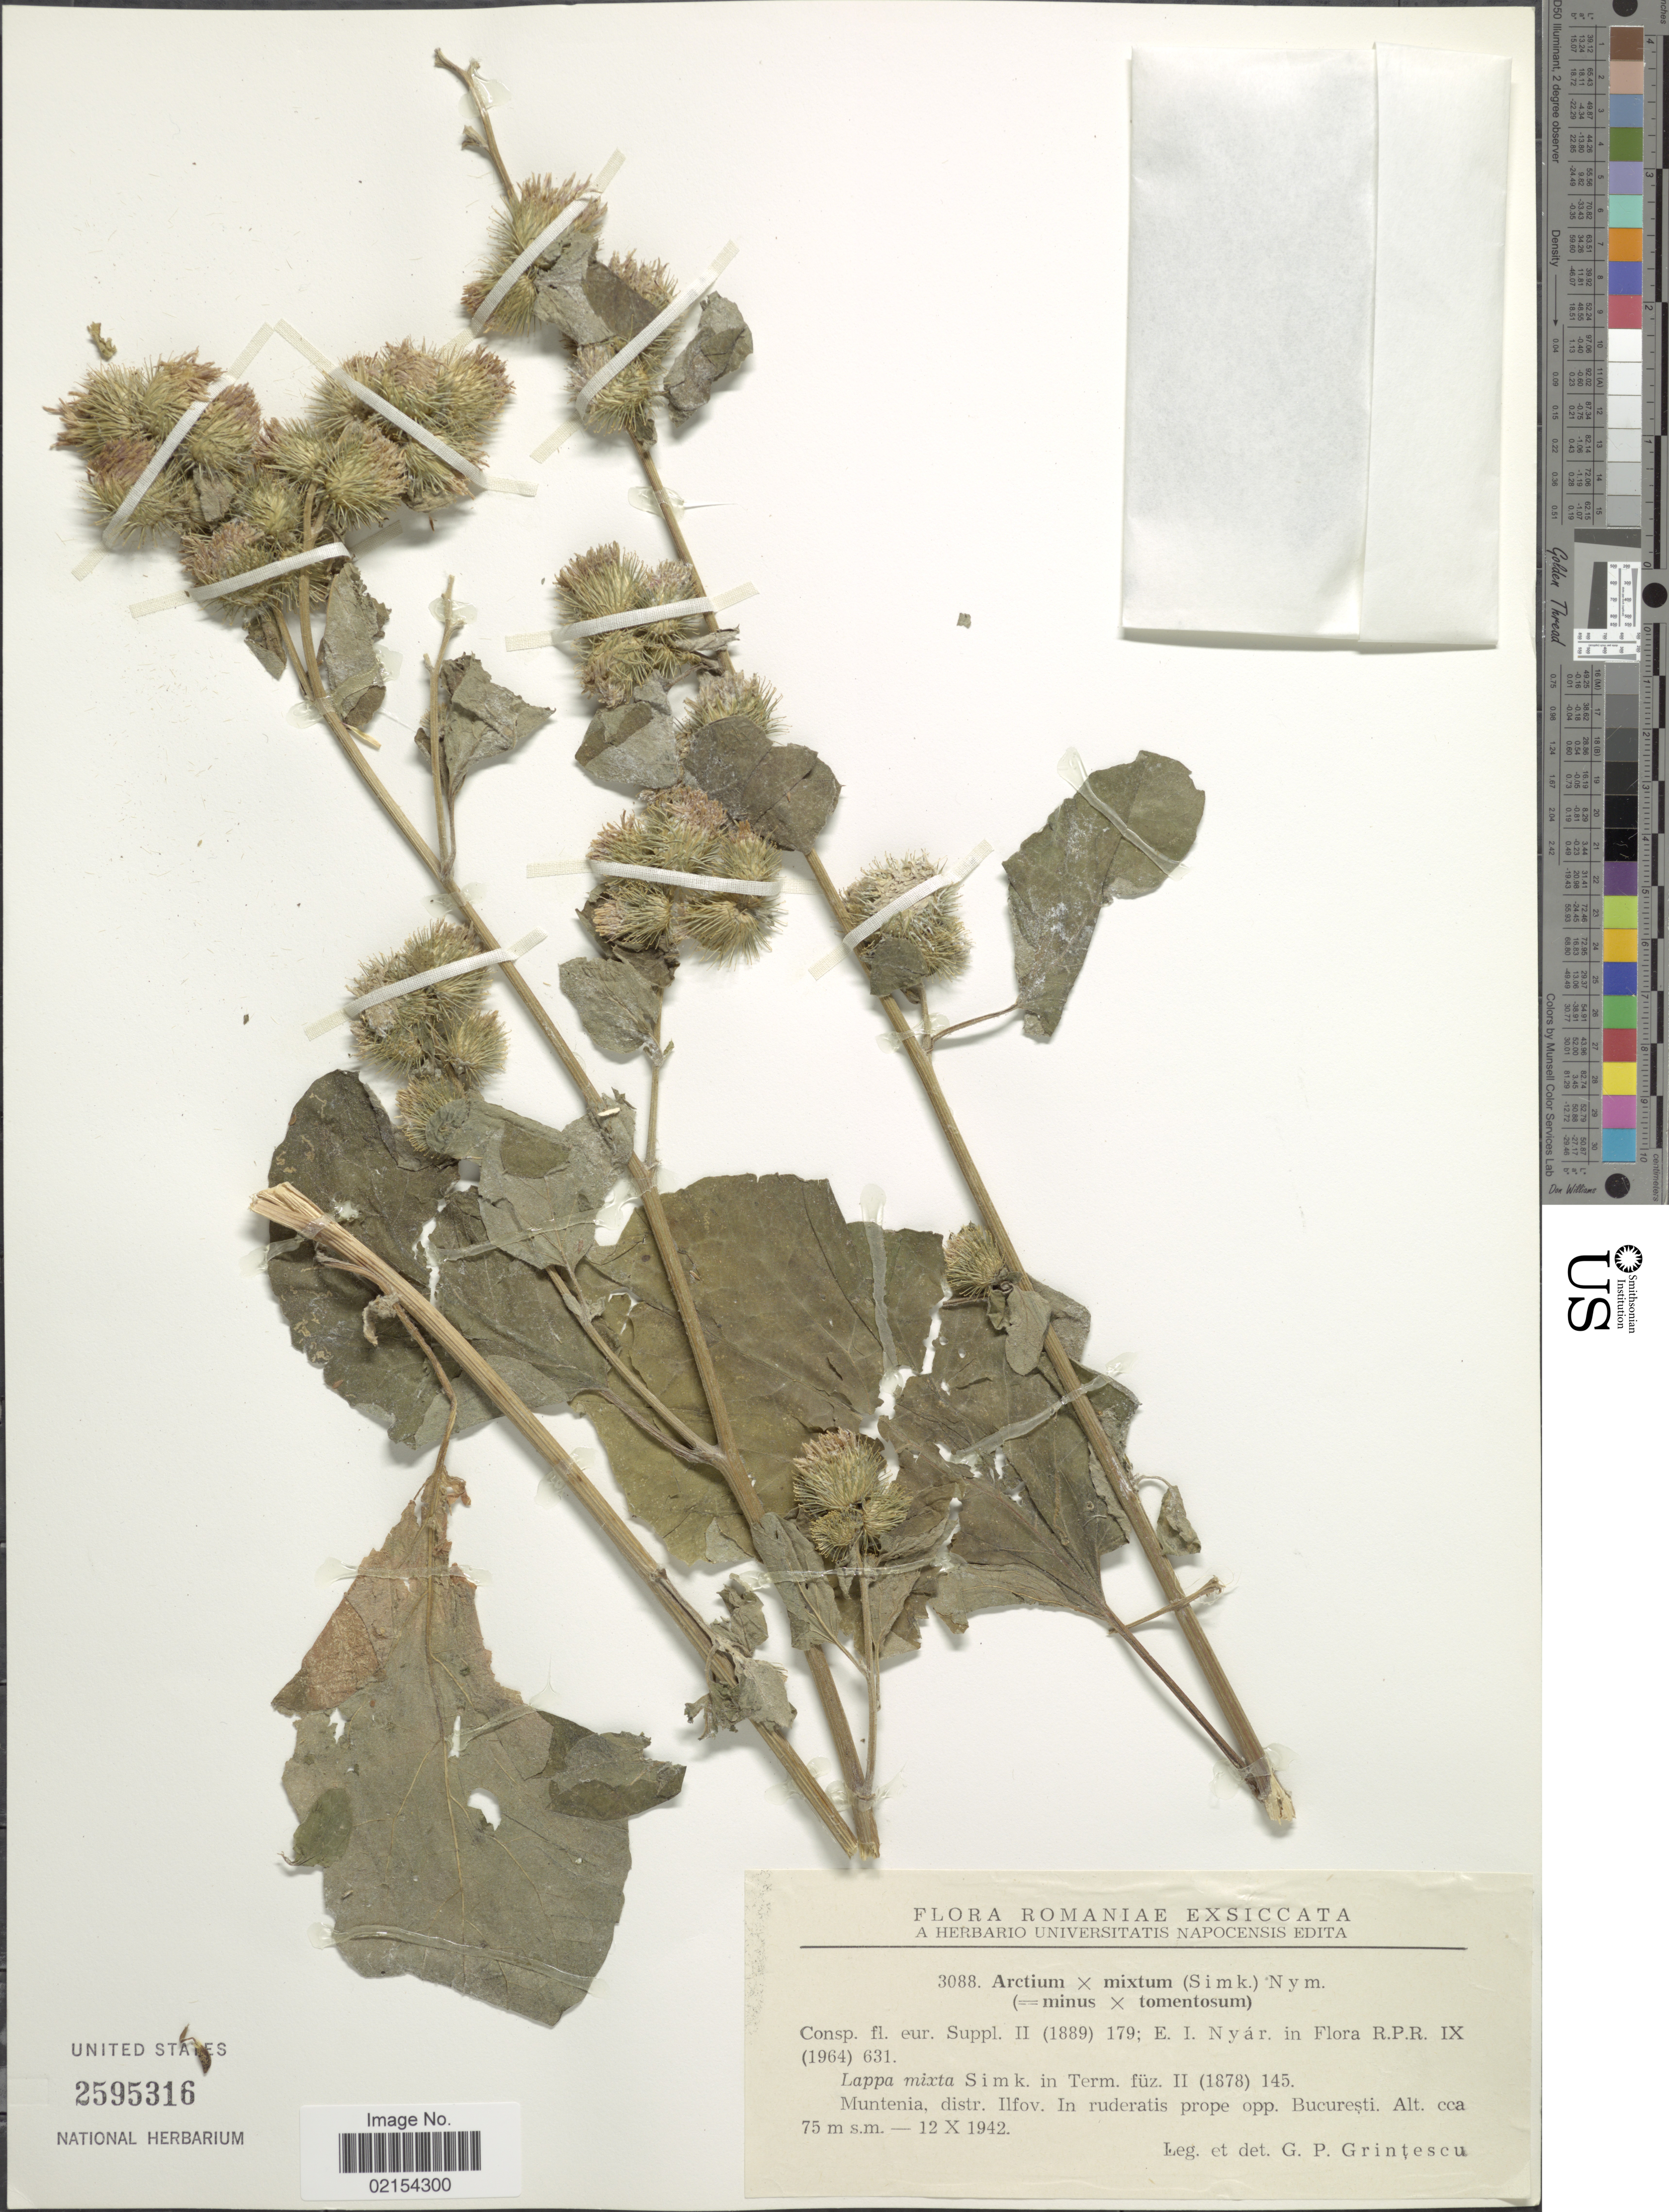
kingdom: Plantae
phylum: Tracheophyta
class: Magnoliopsida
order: Asterales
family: Asteraceae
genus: Arctium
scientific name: Arctium minus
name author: (Hill) Bernh.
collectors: G. Grintescu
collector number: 3088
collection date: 1942-10-12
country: Romania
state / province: Ilfov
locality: Muntenia. In ruderatis porpe opp. Bucuresti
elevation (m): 75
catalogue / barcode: US 2595316